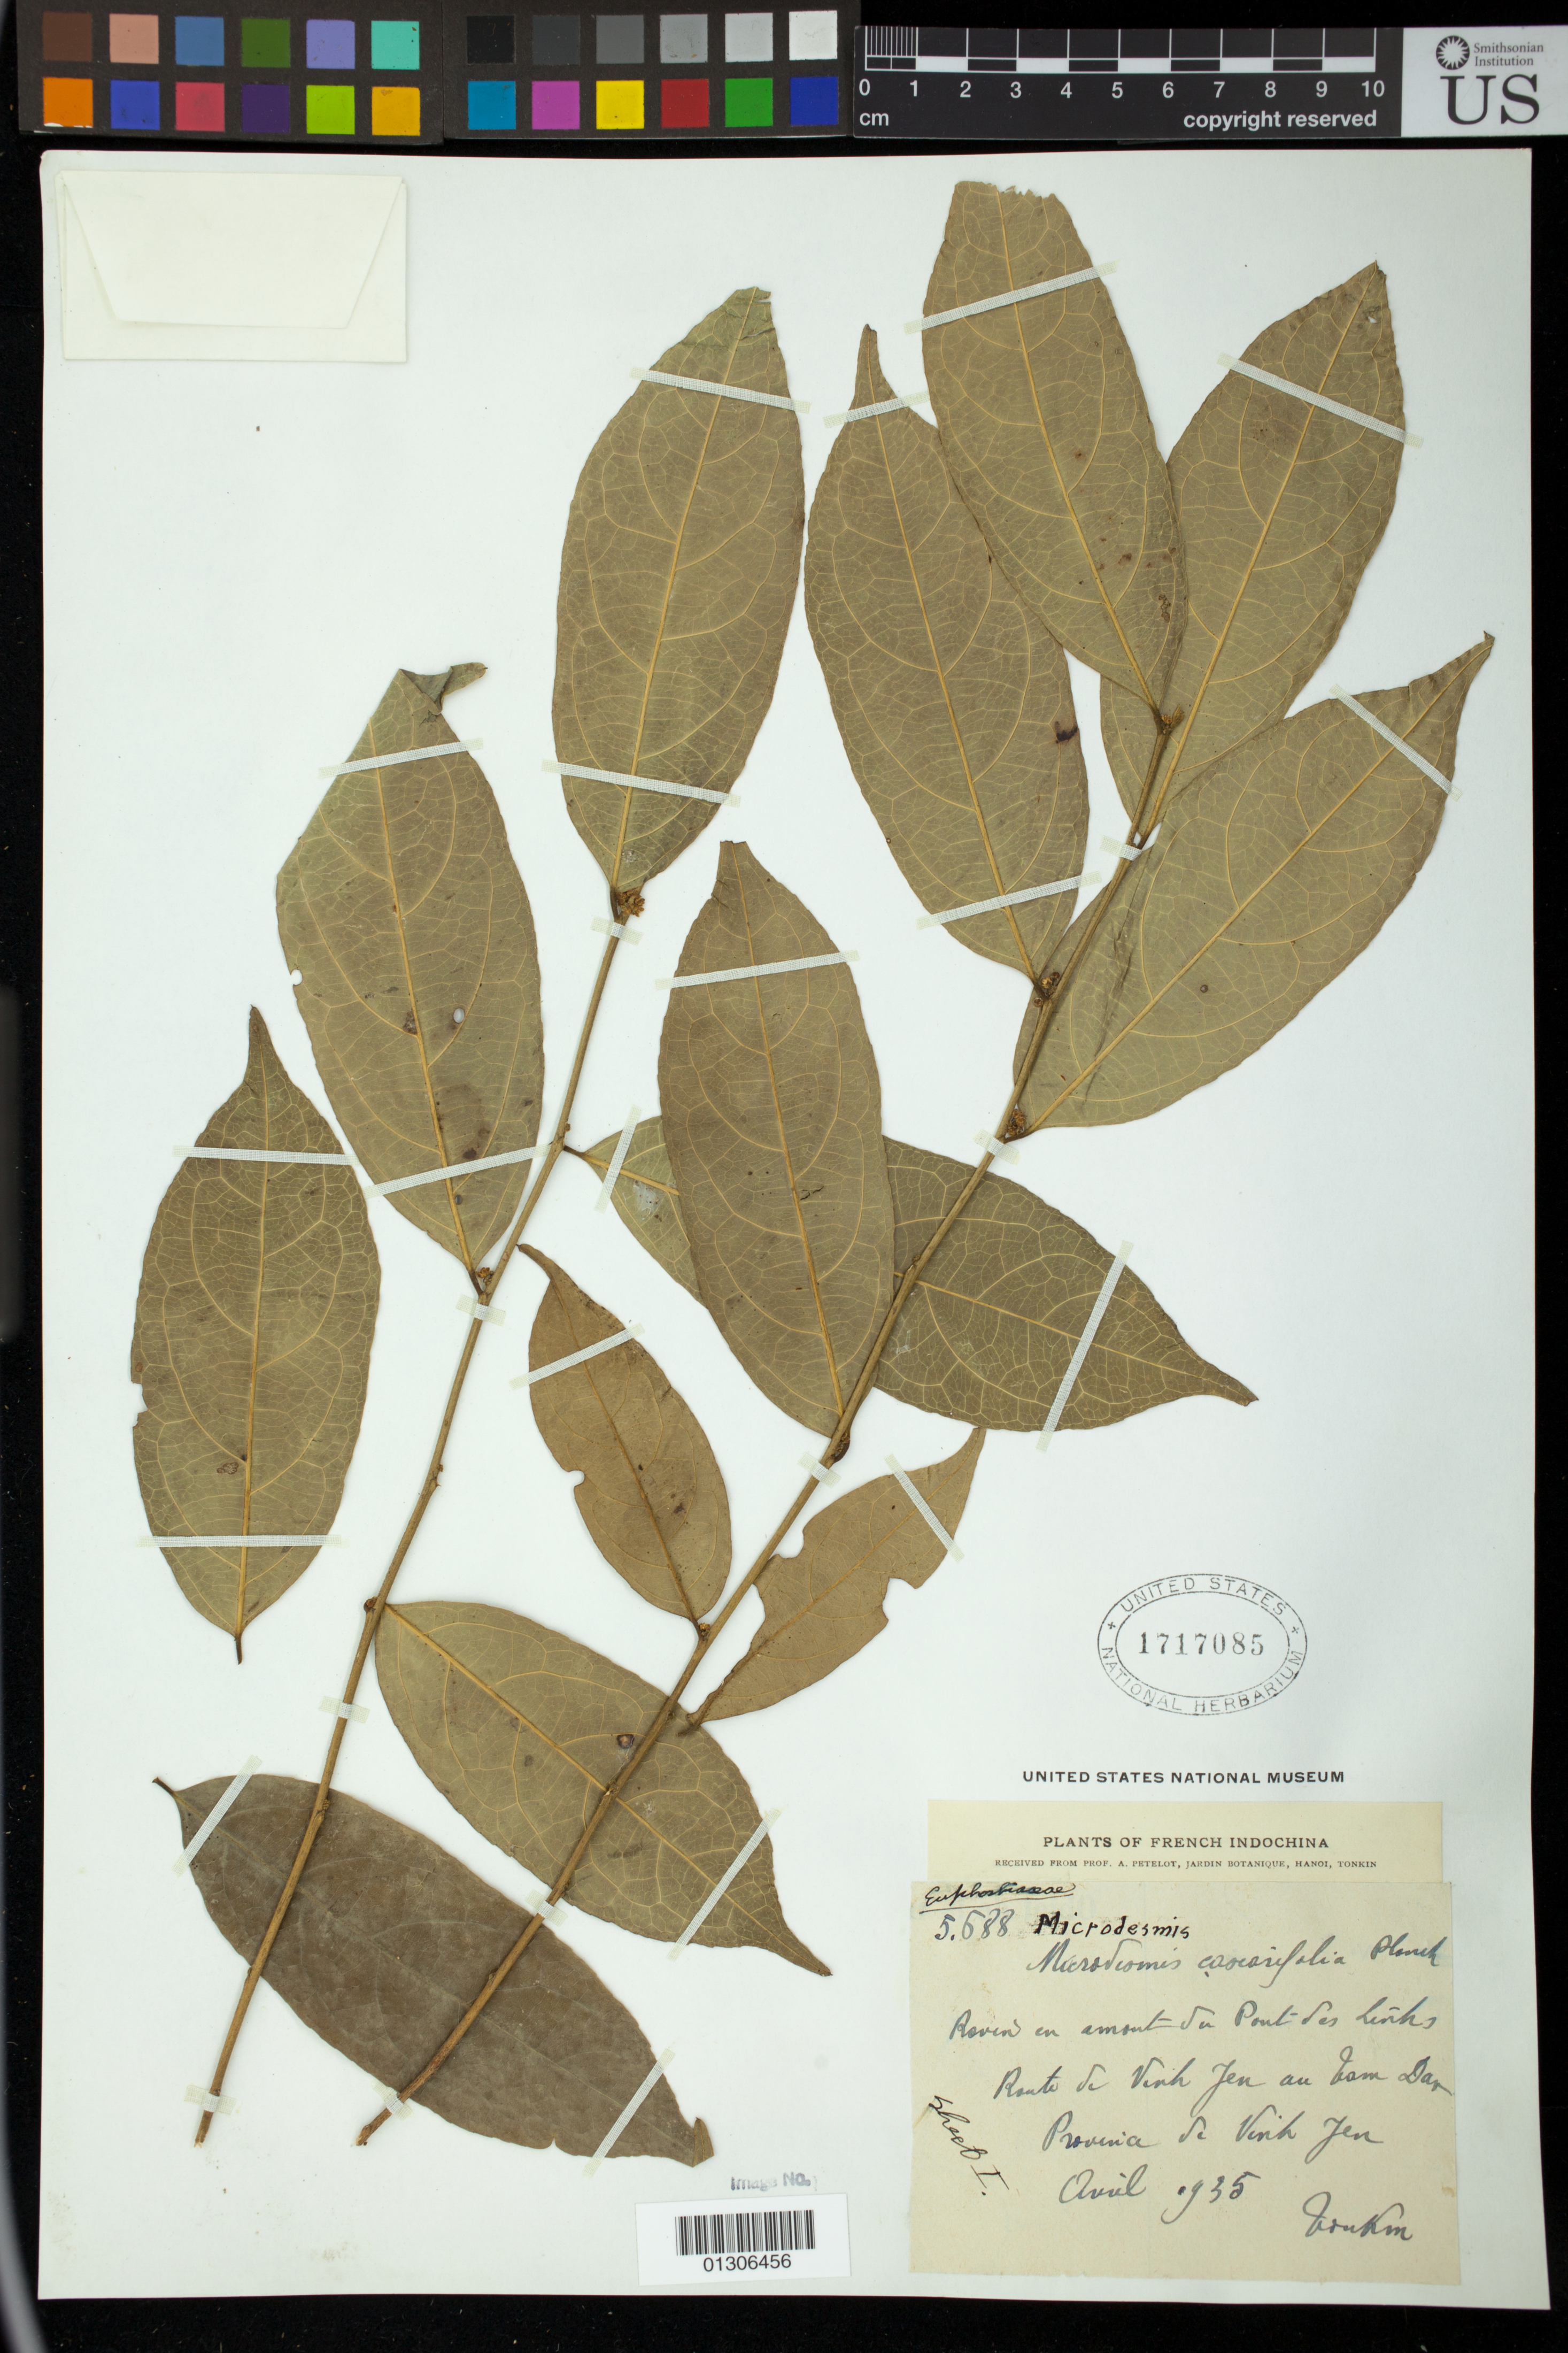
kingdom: Plantae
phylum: Tracheophyta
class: Magnoliopsida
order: Malpighiales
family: Pandaceae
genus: Microdesmis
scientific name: Microdesmis casearifolia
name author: Planch. & Hook.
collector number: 5688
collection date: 1935-04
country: Vietnam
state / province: Vinh Phuc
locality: Vinh Yen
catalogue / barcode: US 1717085